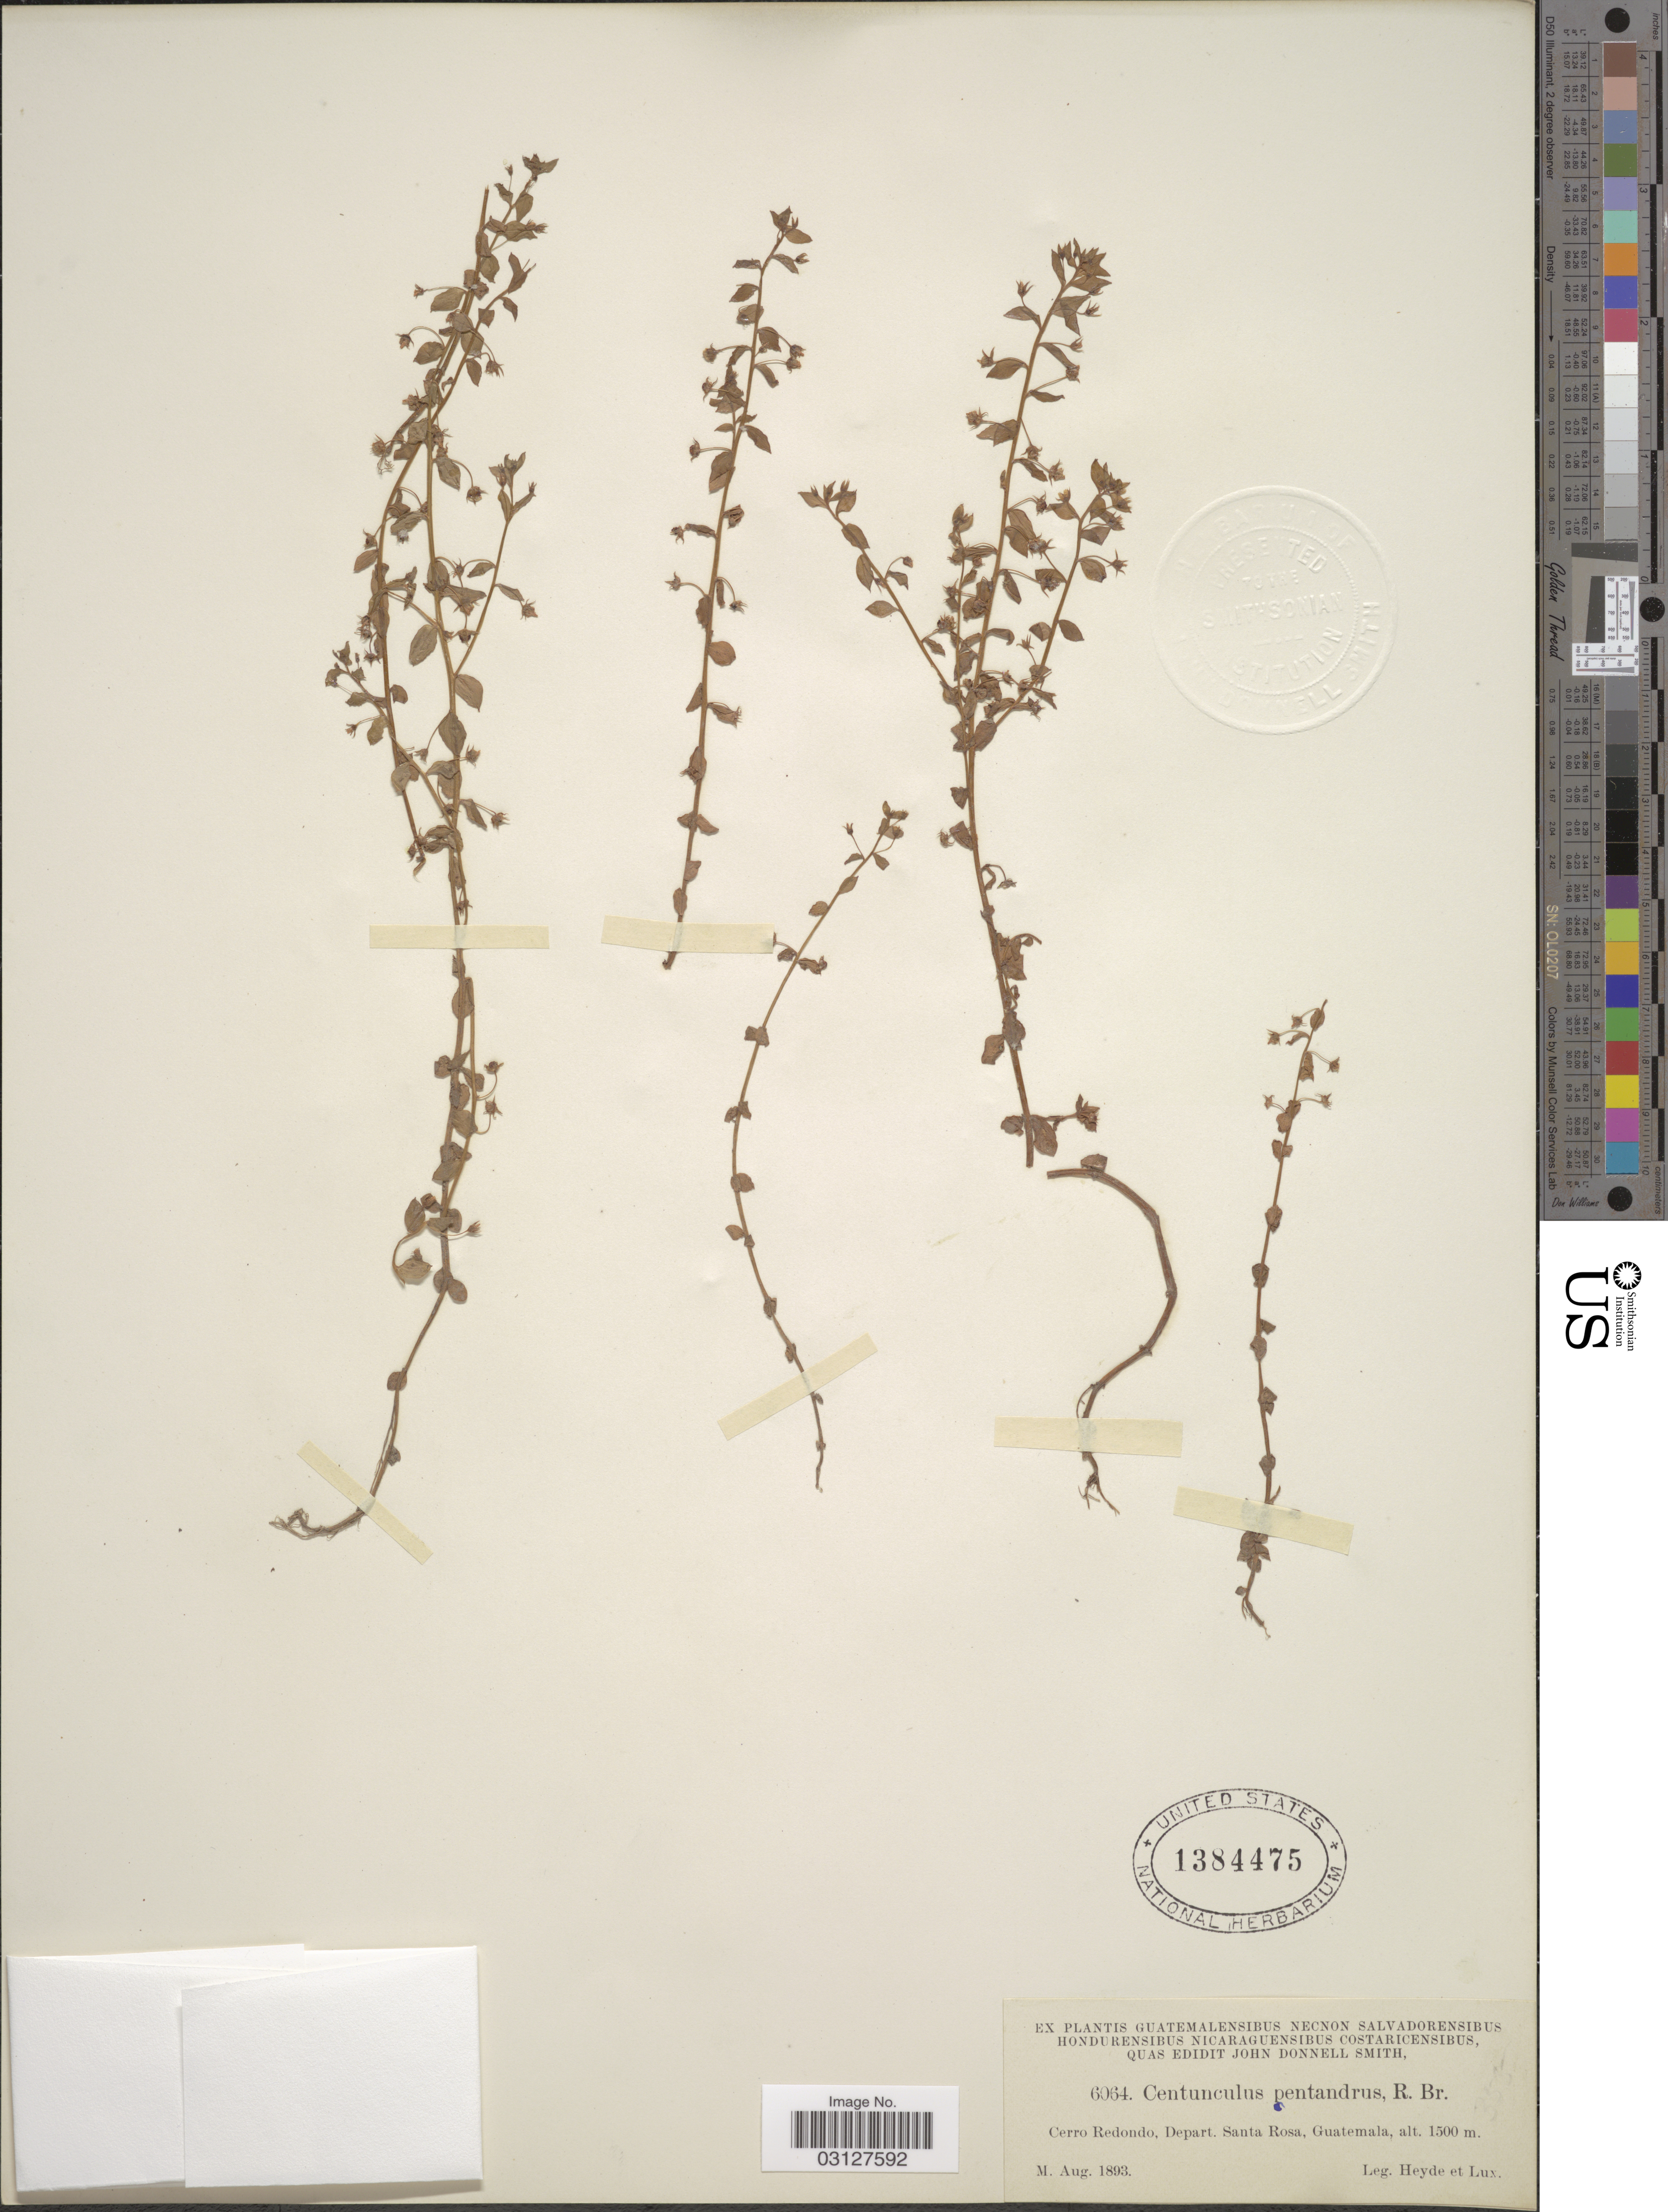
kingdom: Plantae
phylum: Tracheophyta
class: Magnoliopsida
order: Ericales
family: Primulaceae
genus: Anagallis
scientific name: Anagallis pumila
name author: Sw.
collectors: Heyde & Lux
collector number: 6064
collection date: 1893-08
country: Guatemala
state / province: Santa Rosa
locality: Cerro Redondo, Depart. Santa Rosa.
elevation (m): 1500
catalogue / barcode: US 1384475